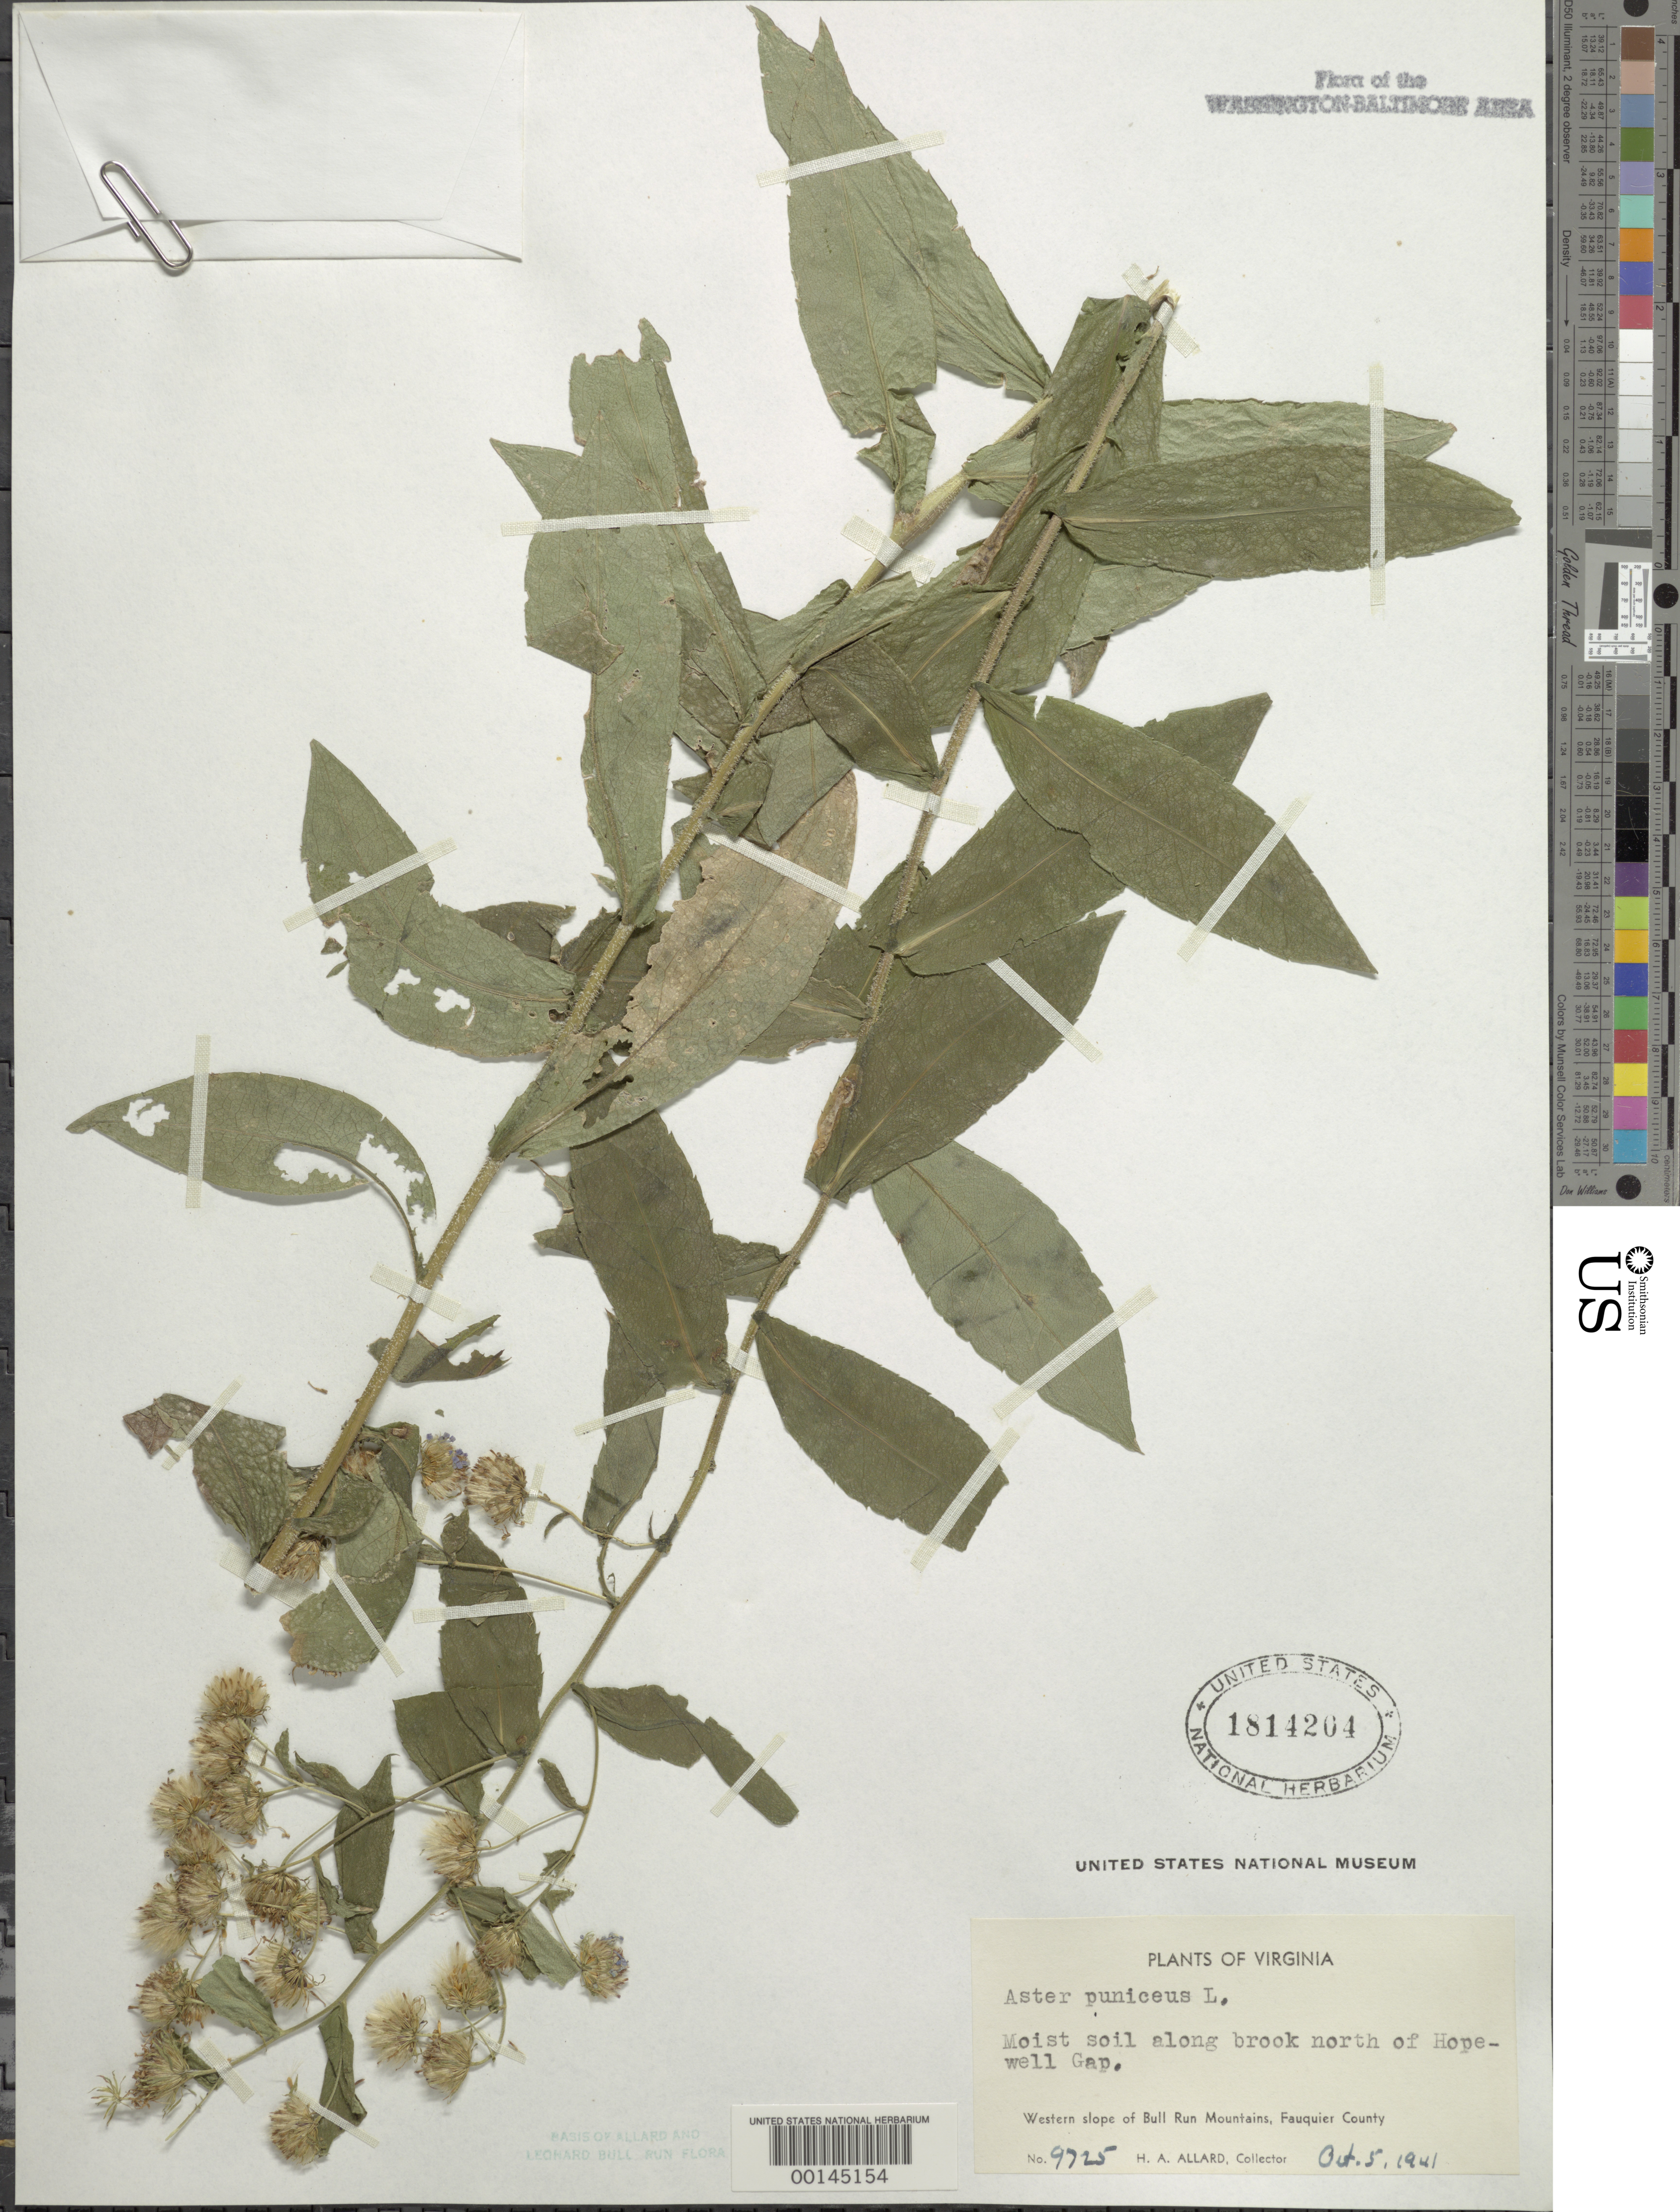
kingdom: Plantae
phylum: Tracheophyta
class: Magnoliopsida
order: Asterales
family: Asteraceae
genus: Symphyotrichum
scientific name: Symphyotrichum puniceum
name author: (L.) Á. Löve & D. Löve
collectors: H. A. Allard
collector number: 9725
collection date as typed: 05 Oct 1941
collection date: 1941-10-05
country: United States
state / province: Virginia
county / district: Fauquier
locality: North of Hopewell Gap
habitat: Brookside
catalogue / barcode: US 1814204